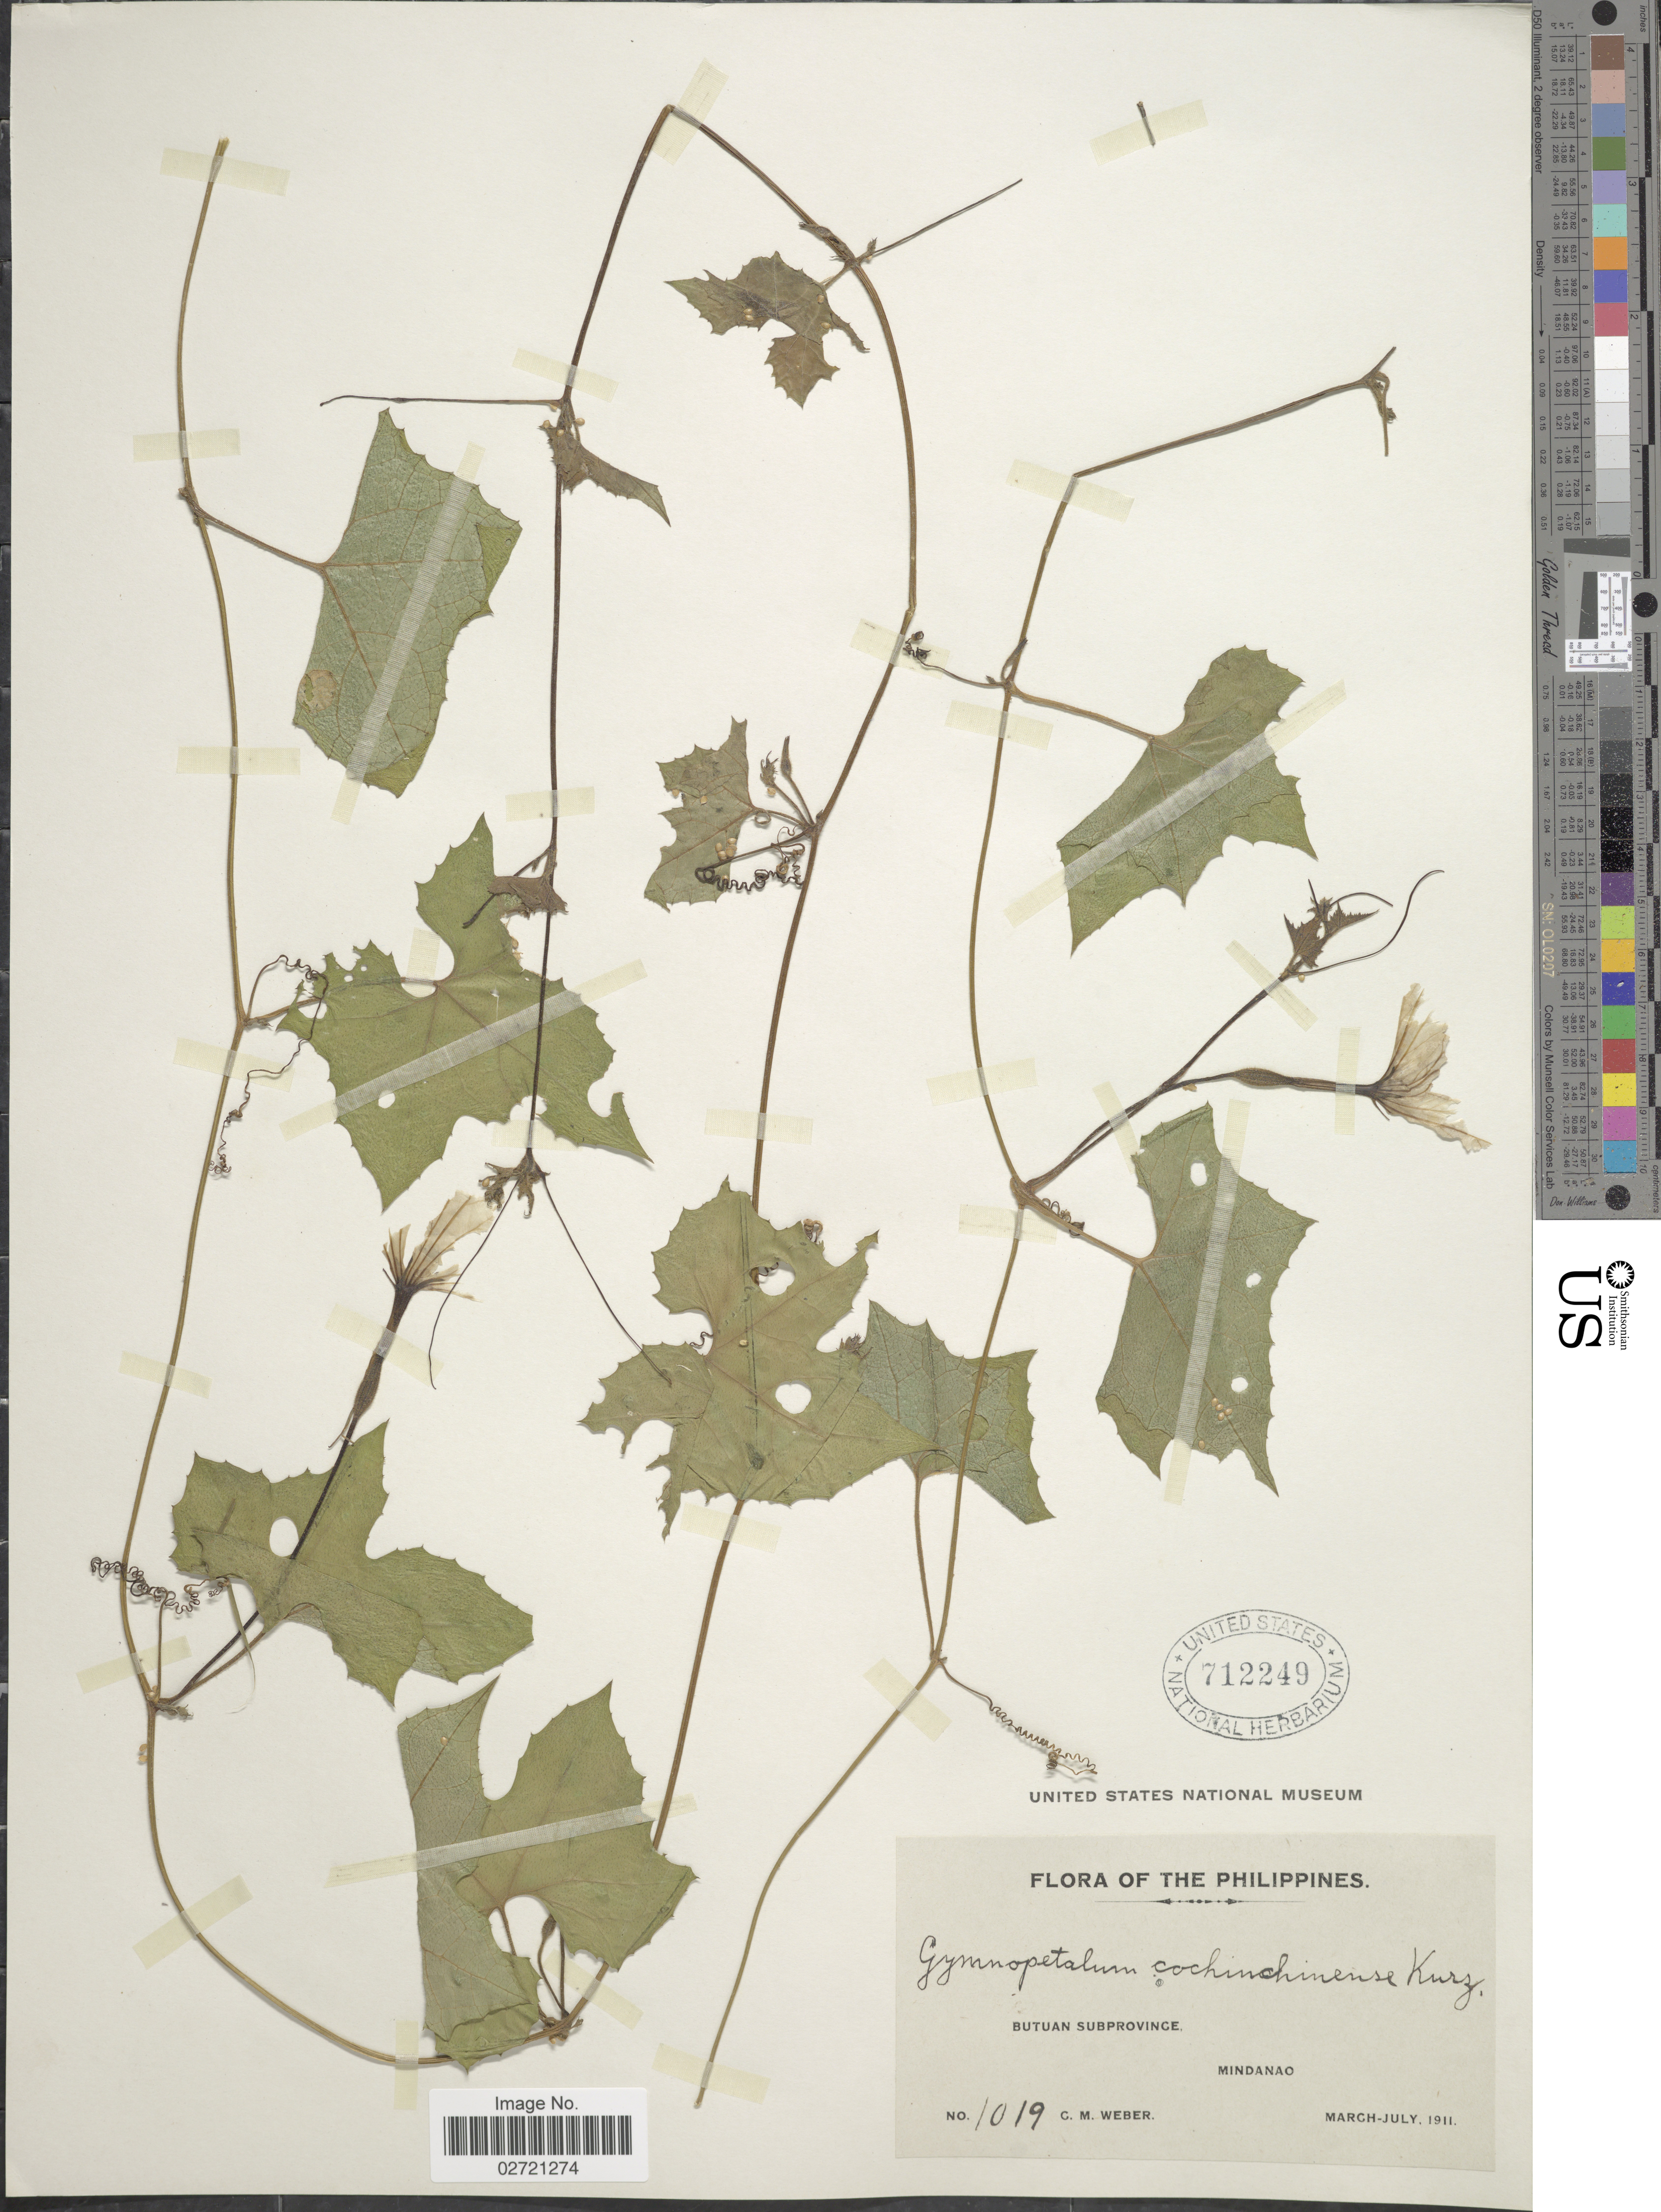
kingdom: Plantae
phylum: Tracheophyta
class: Magnoliopsida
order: Cucurbitales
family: Cucurbitaceae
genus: Trichosanthes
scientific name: Trichosanthes costata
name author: Blume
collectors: C. M. Weber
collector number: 1019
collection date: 1911-03/1911-07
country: Philippines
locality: Butuan Subprovince. Mindanao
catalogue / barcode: US 712249